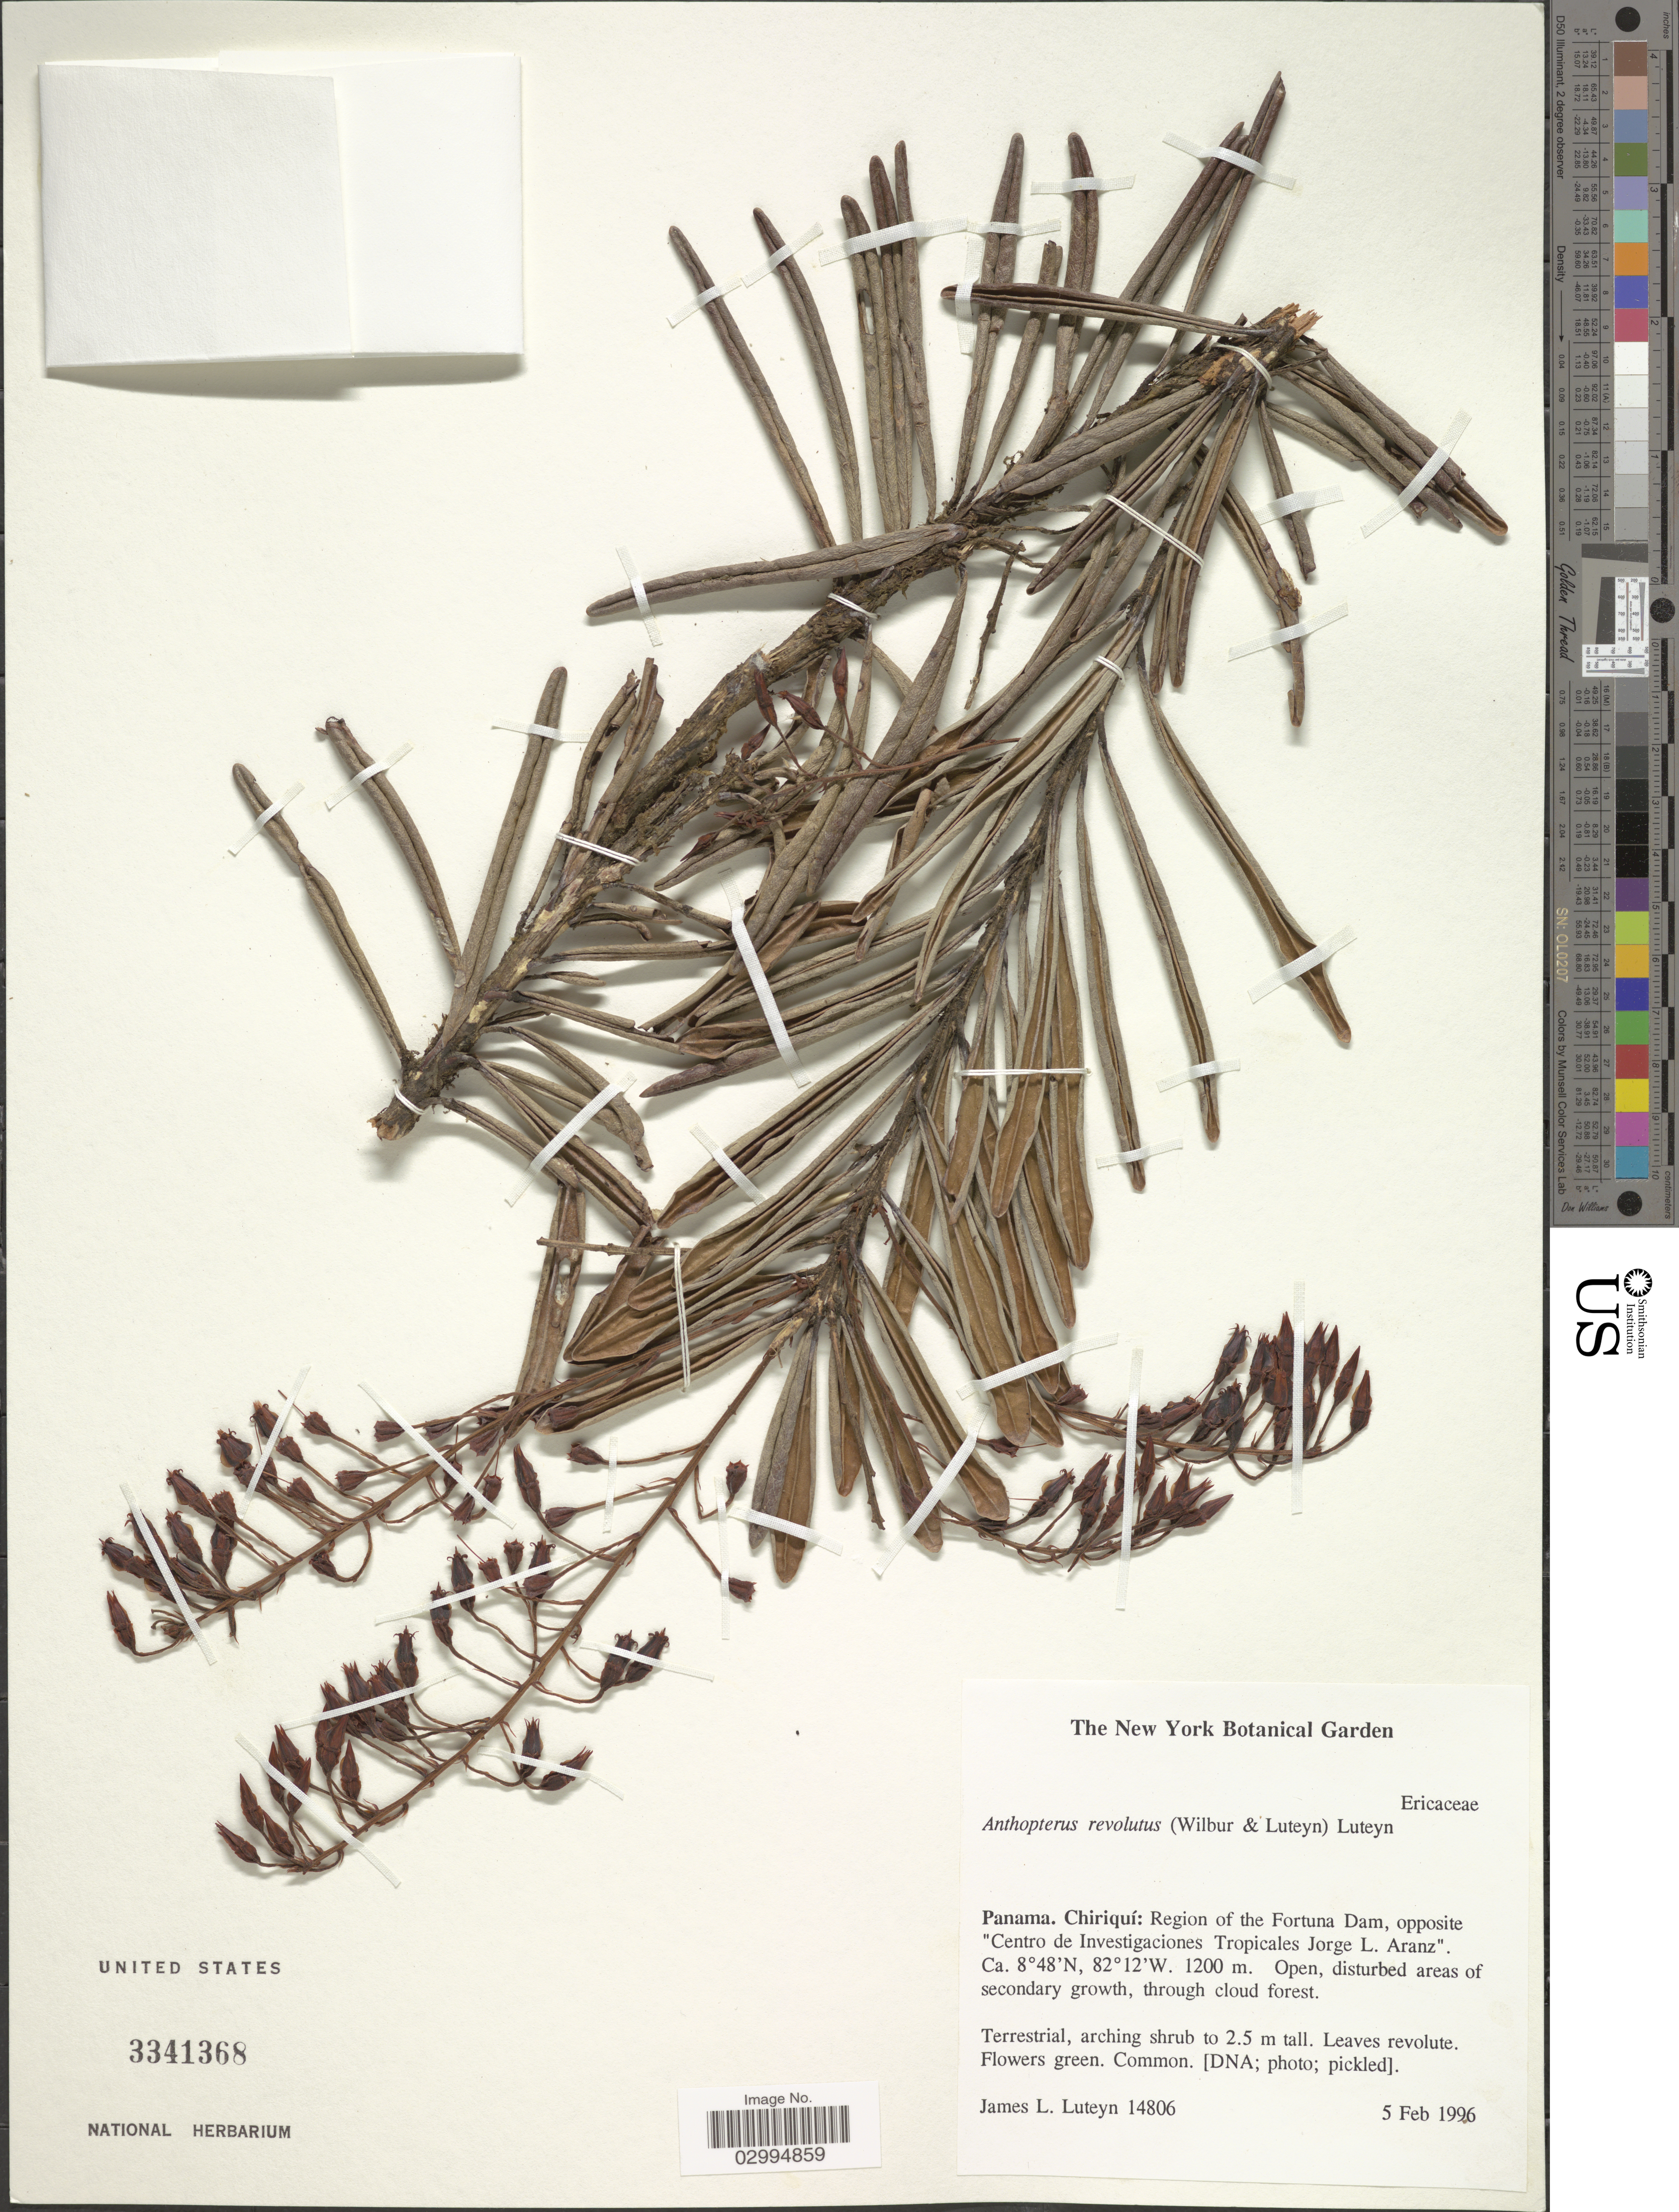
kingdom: Plantae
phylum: Tracheophyta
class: Magnoliopsida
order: Ericales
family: Ericaceae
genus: Anthopterus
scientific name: Anthopterus revolutus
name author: (Wilbur & Luteyn) Luteyn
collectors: J. Luteyn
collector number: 14806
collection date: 1996-02-05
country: Panama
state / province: Chiriqui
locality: Region of the Fortuna Dam, opposite "Centro de Investigaciones Tropicales Jorge L. Aranz".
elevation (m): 1200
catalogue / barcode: US 3341368